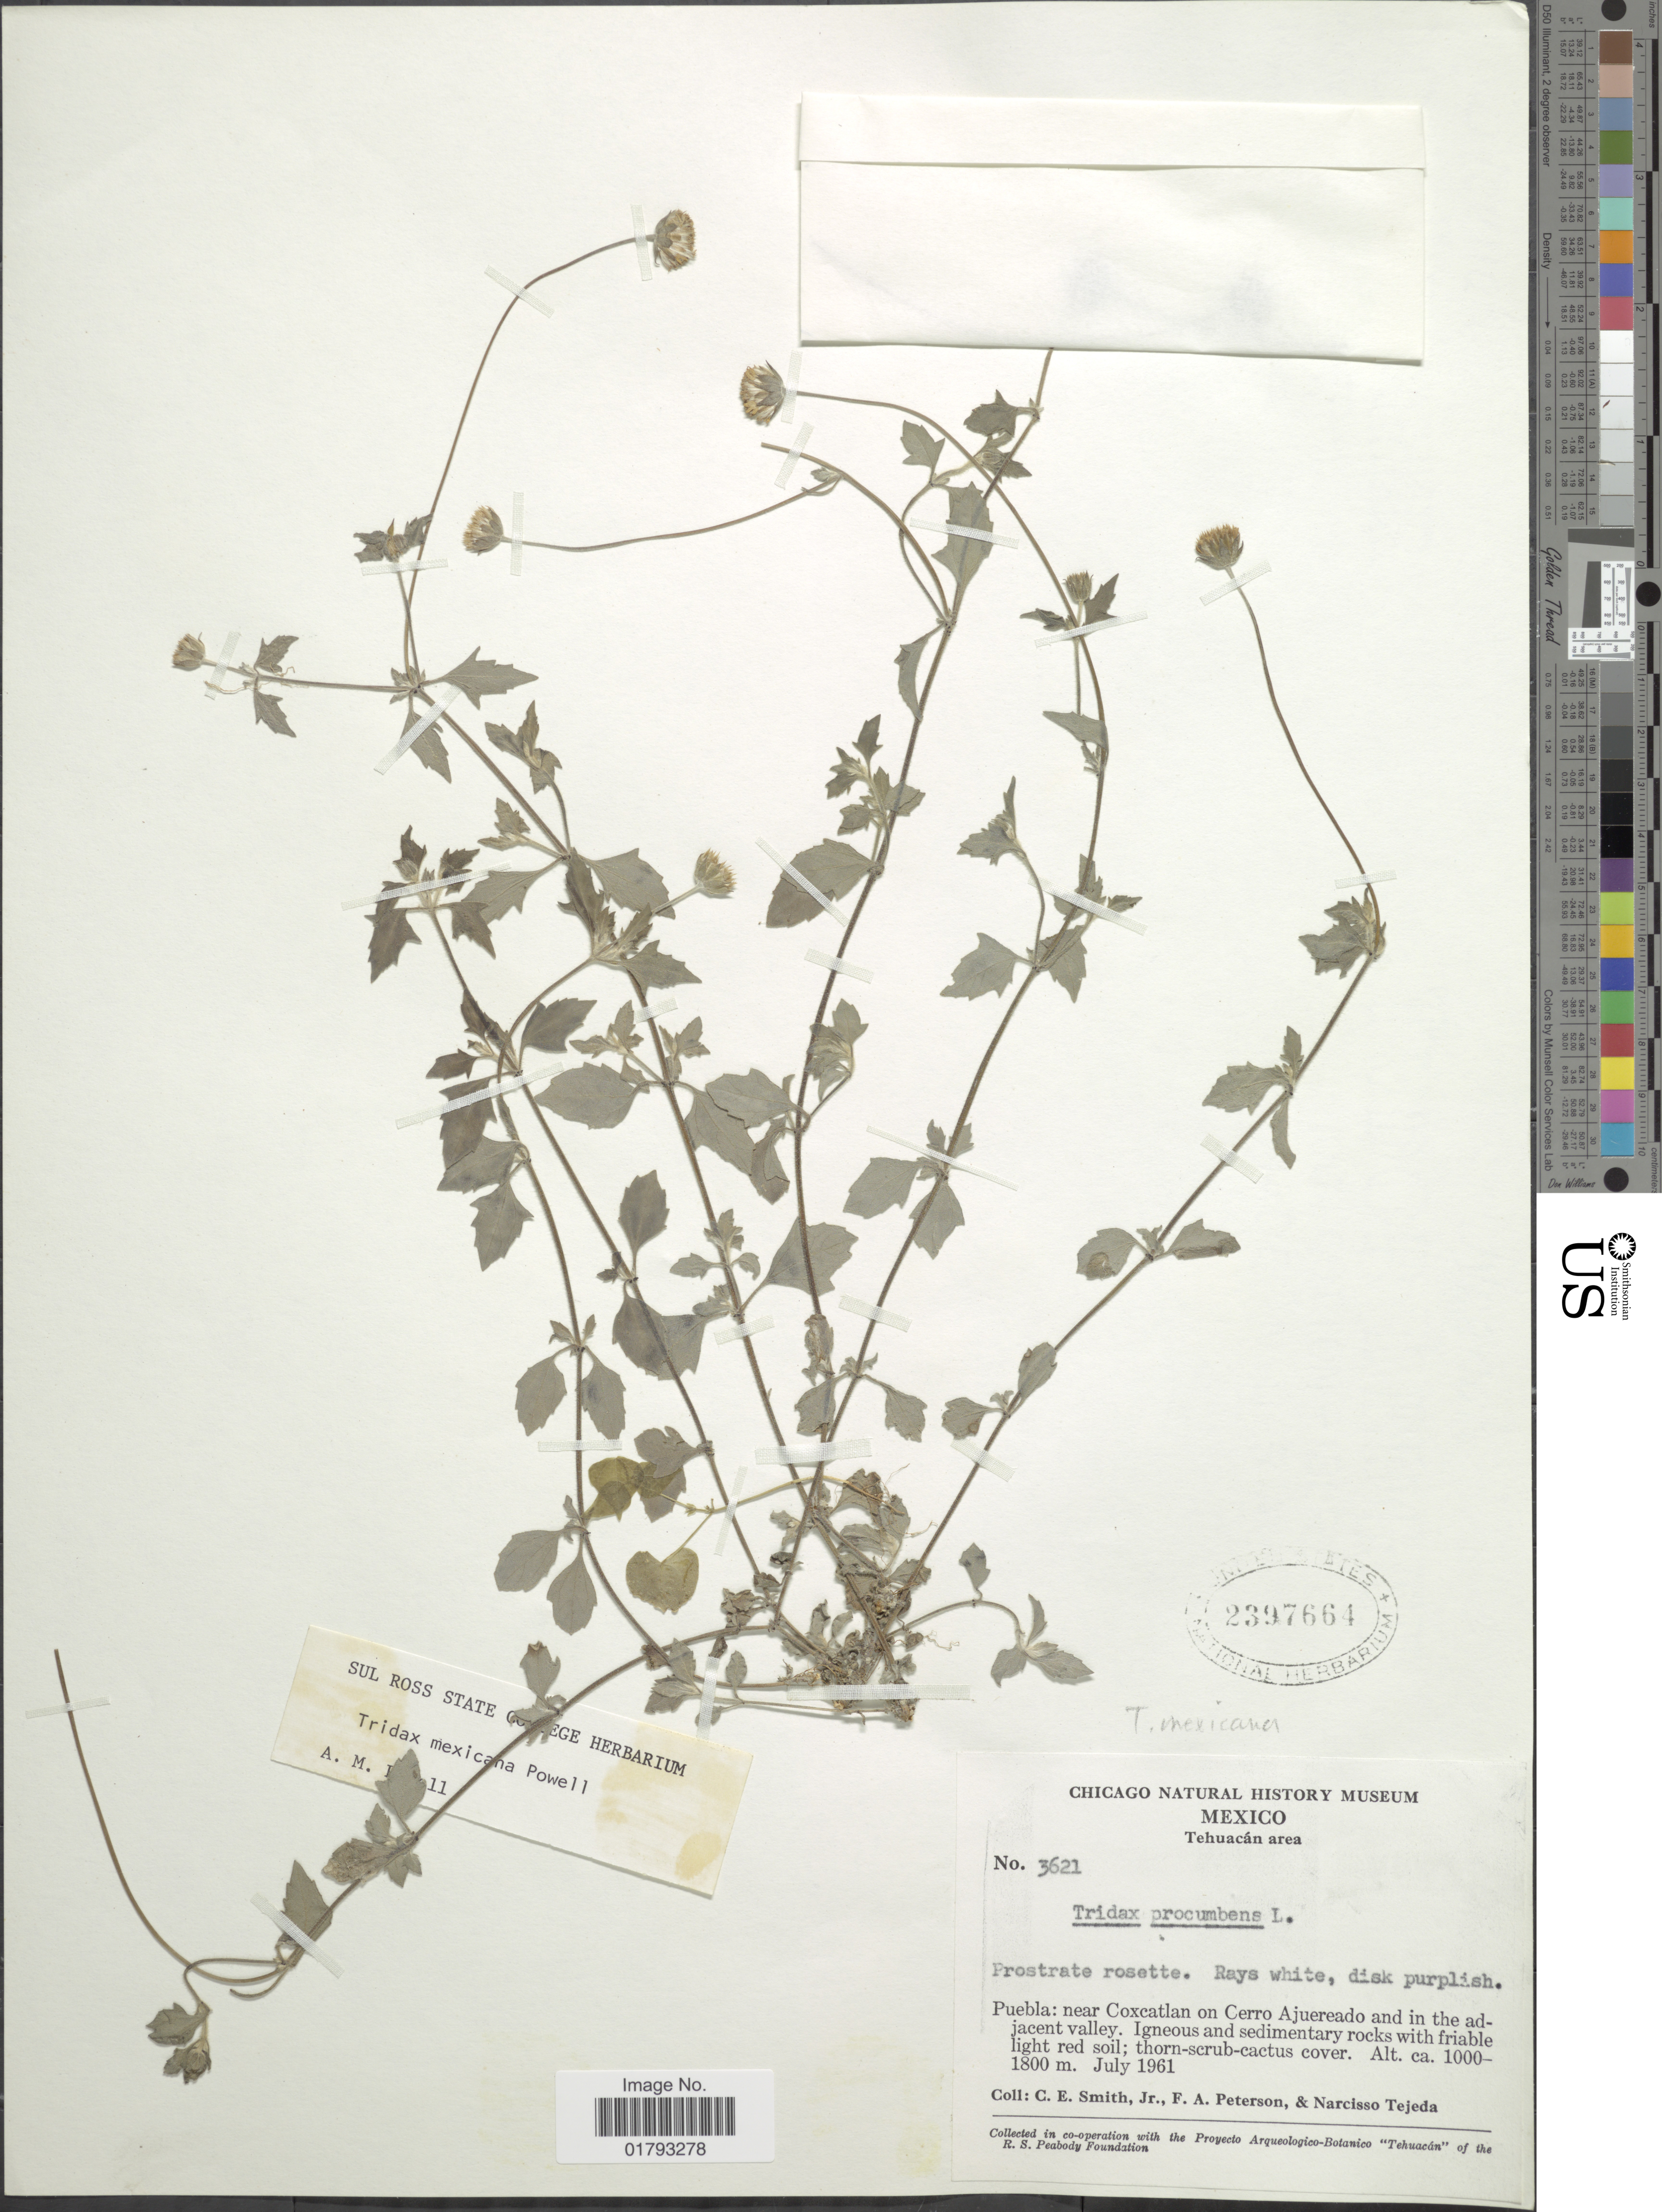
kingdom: Plantae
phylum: Tracheophyta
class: Magnoliopsida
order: Asterales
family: Asteraceae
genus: Tridax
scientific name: Tridax mexicana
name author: A.M. Powell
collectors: C. E. Smith Jr., F. A. Peterson & N. Tejeda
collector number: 3621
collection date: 1961-07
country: Mexico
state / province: Puebla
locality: Puebla: near Coxcatlan on Cerro Ajuereado and in the adjacent valley.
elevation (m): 1000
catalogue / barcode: US 2397664